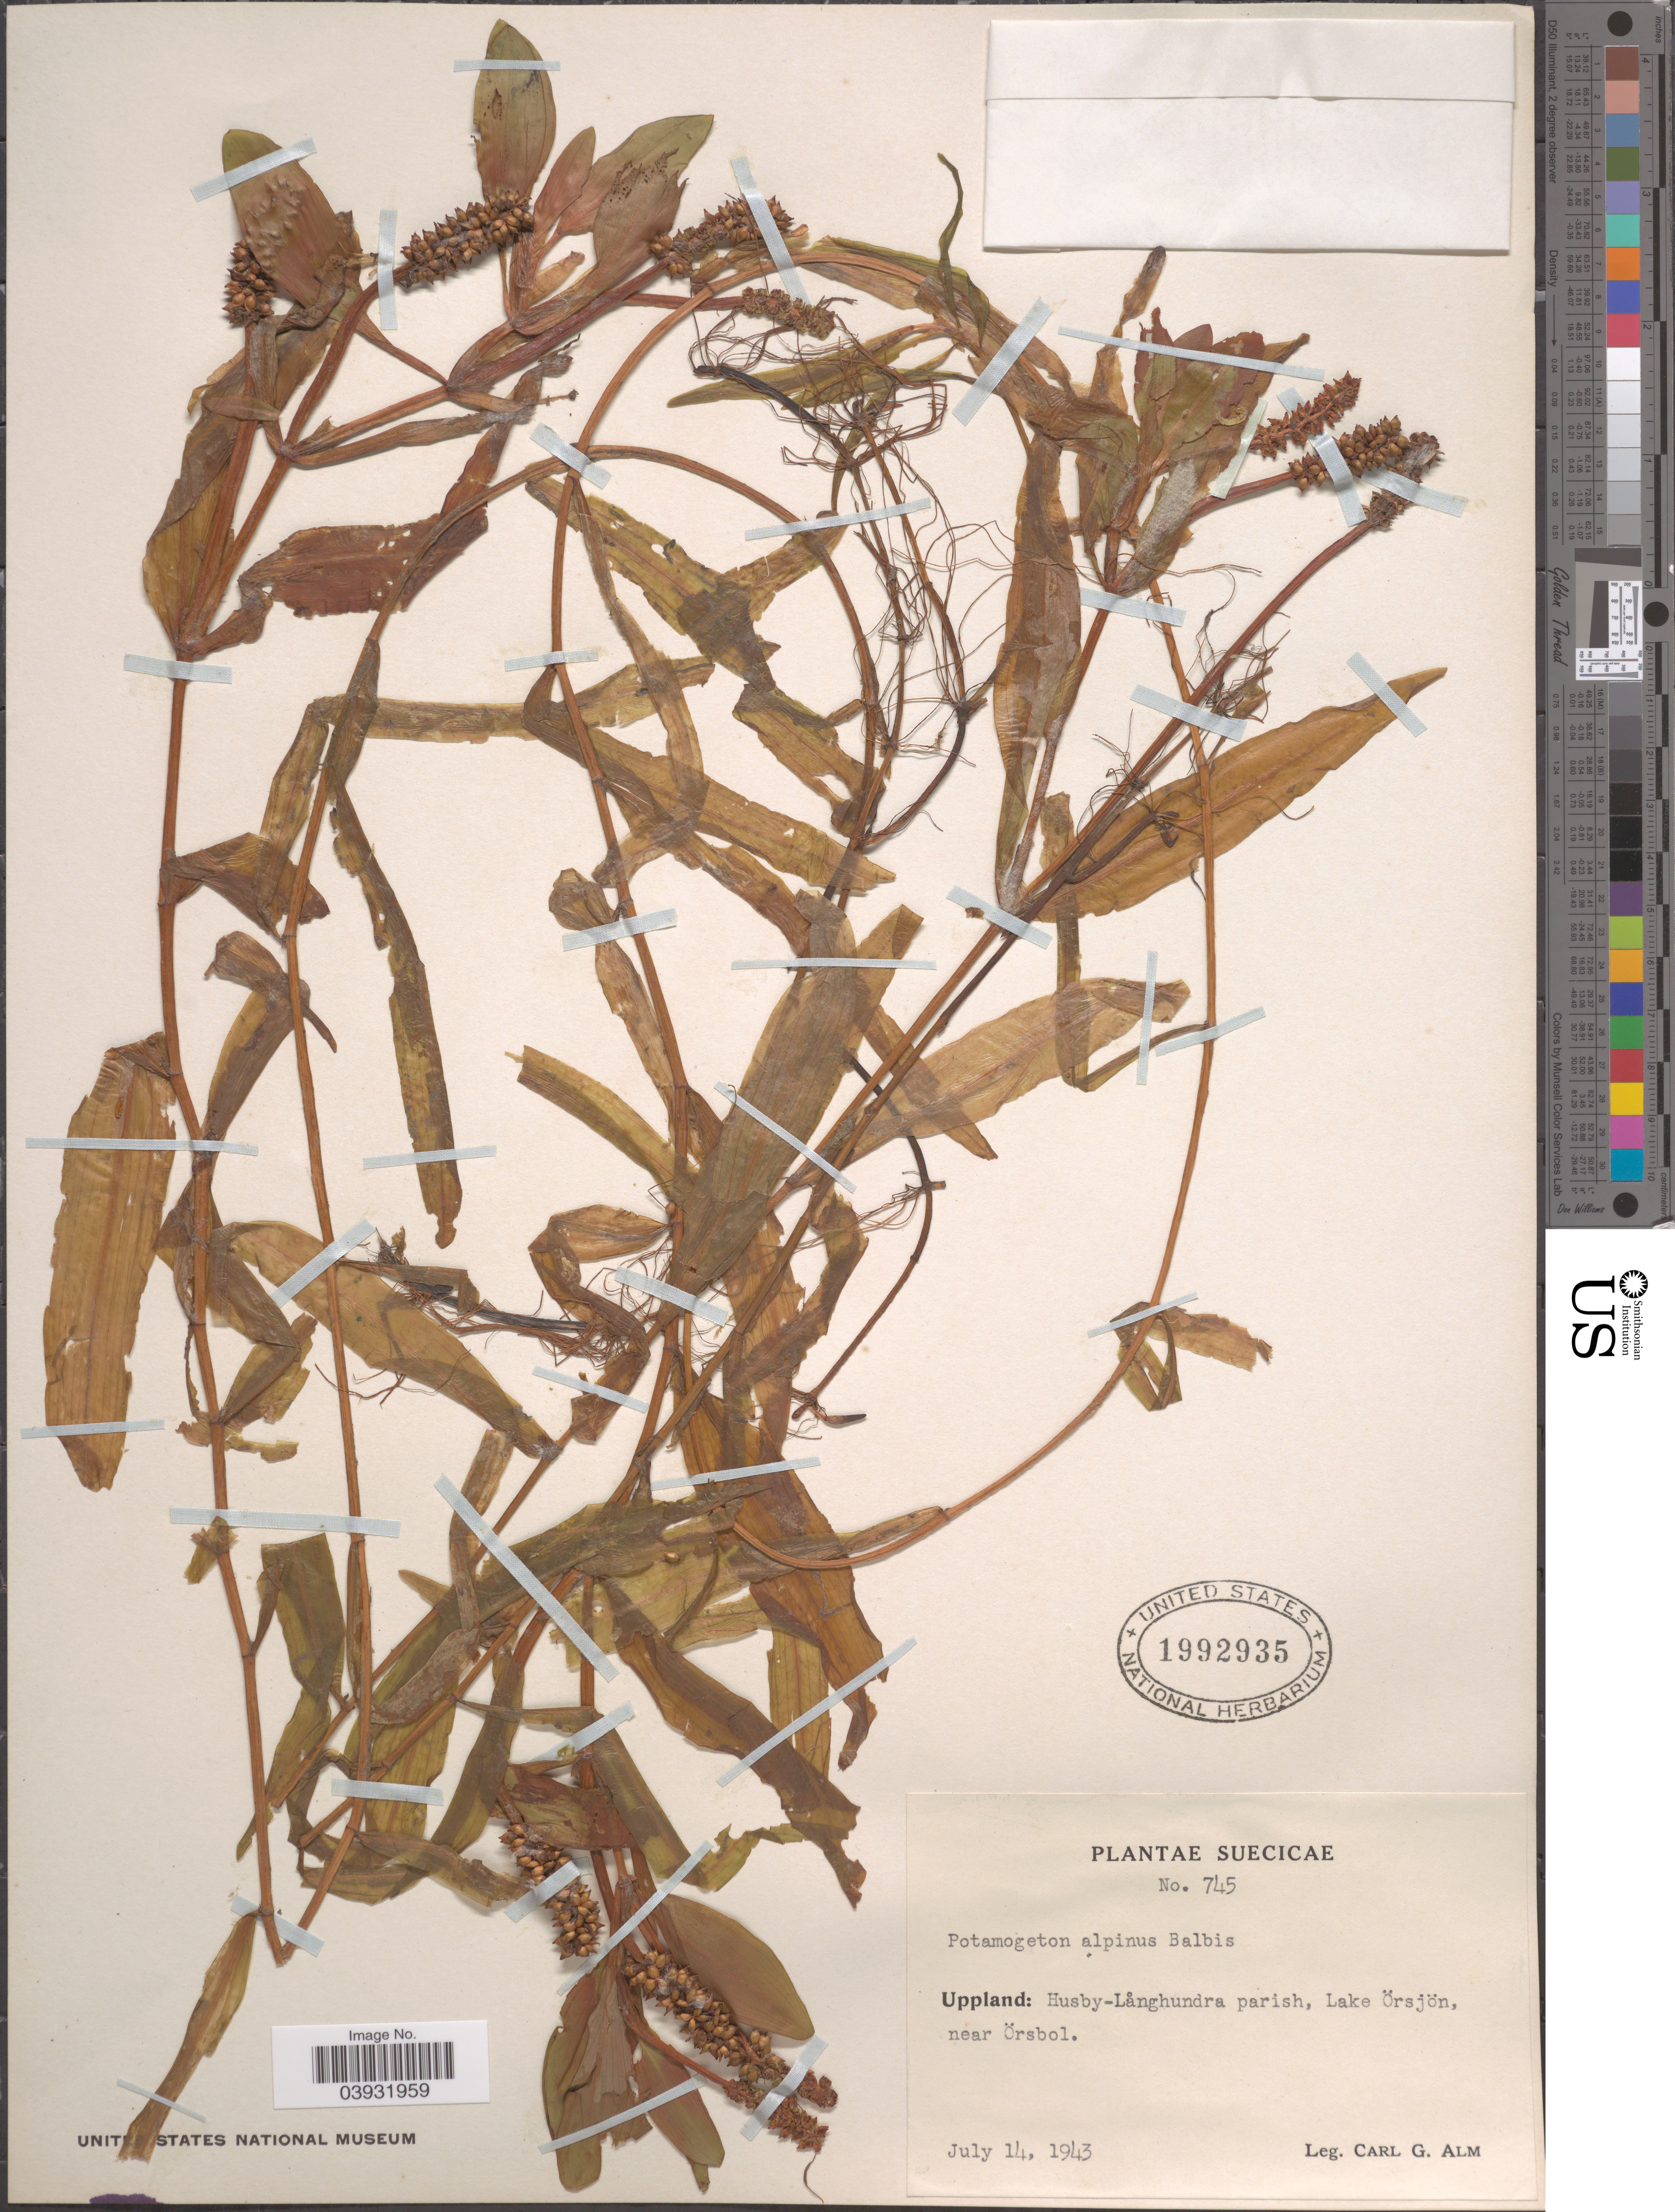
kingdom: Plantae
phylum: Tracheophyta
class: Liliopsida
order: Alismatales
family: Potamogetonaceae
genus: Potamogeton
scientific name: Potamogeton alpinus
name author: Balb.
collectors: C. G. Alm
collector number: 745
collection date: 1943-07-14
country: Sweden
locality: Suecicae. Uppland: Husby-Langhundra parish, Lake Örsjön, near Örsbol.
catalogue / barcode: US 1992935